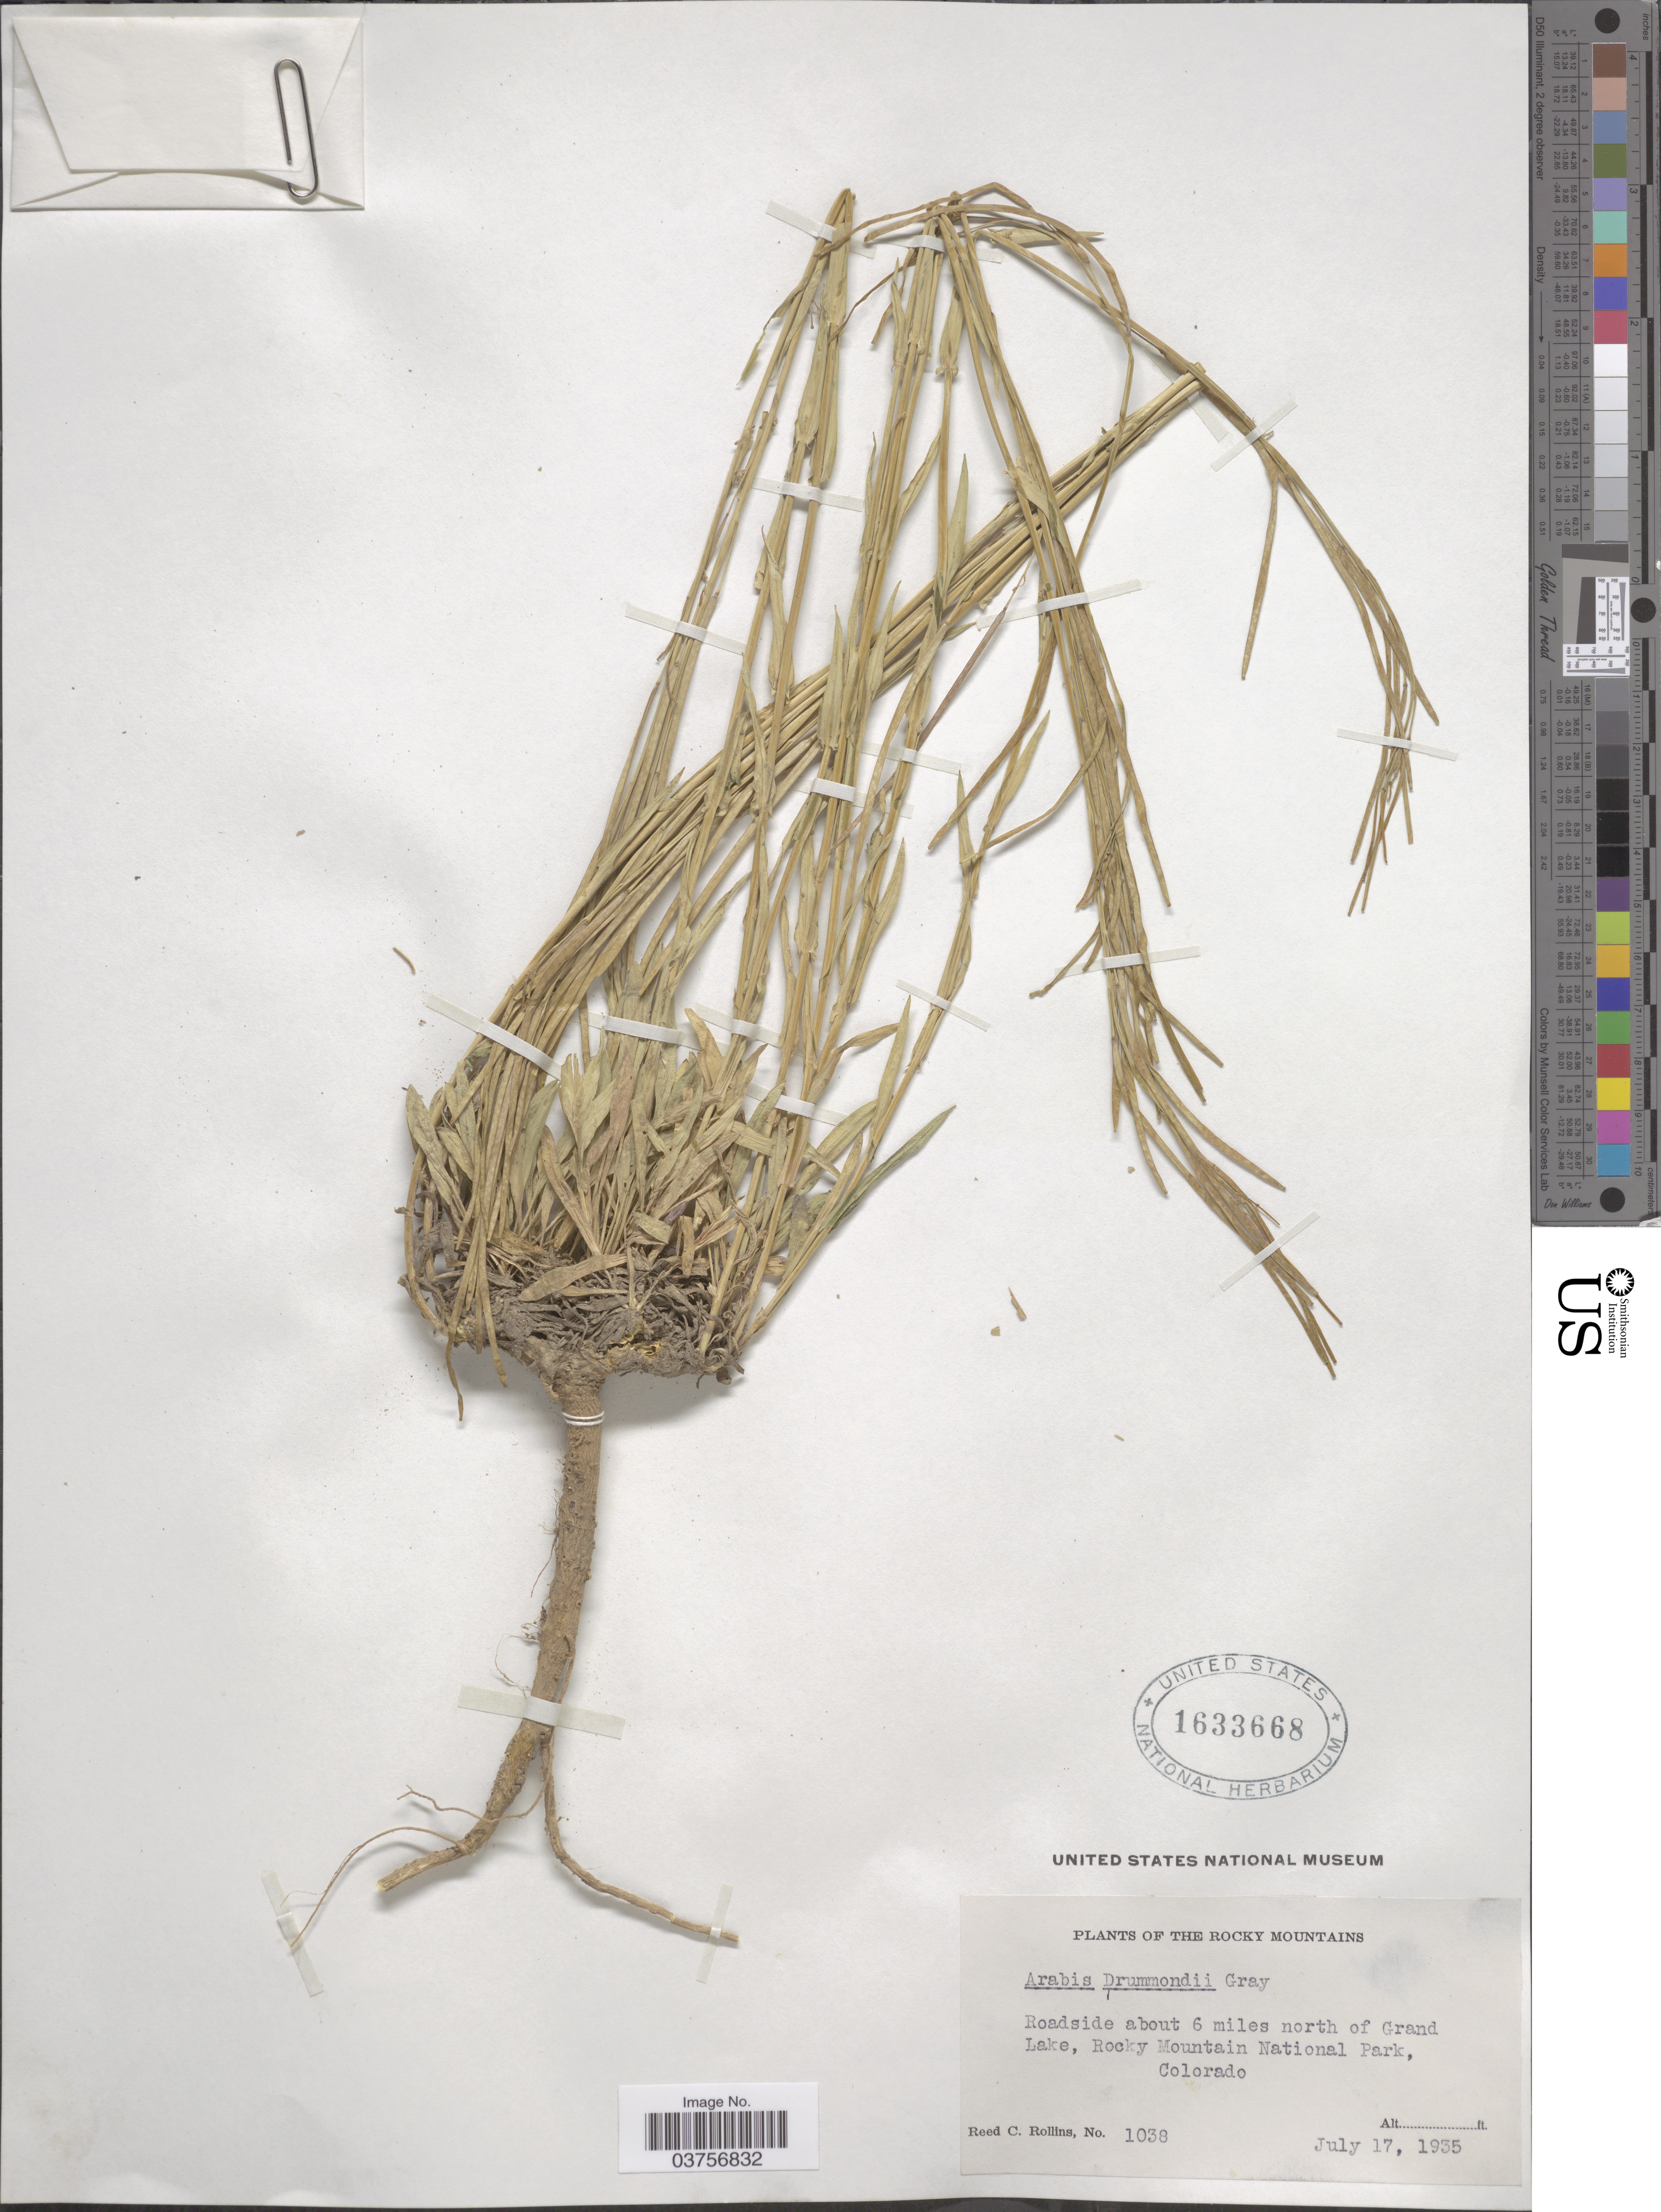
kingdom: Plantae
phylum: Tracheophyta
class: Magnoliopsida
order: Brassicales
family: Brassicaceae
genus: Arabis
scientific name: Arabis drummondii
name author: A. Gray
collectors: R. C. Rollins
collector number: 1038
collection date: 1935-07-17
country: United States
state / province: Colorado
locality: The Rocky Mountains. Roadside about 6 miles north of Grand Lake, Rocky Mountain National Park.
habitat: roadside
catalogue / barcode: US 1633668